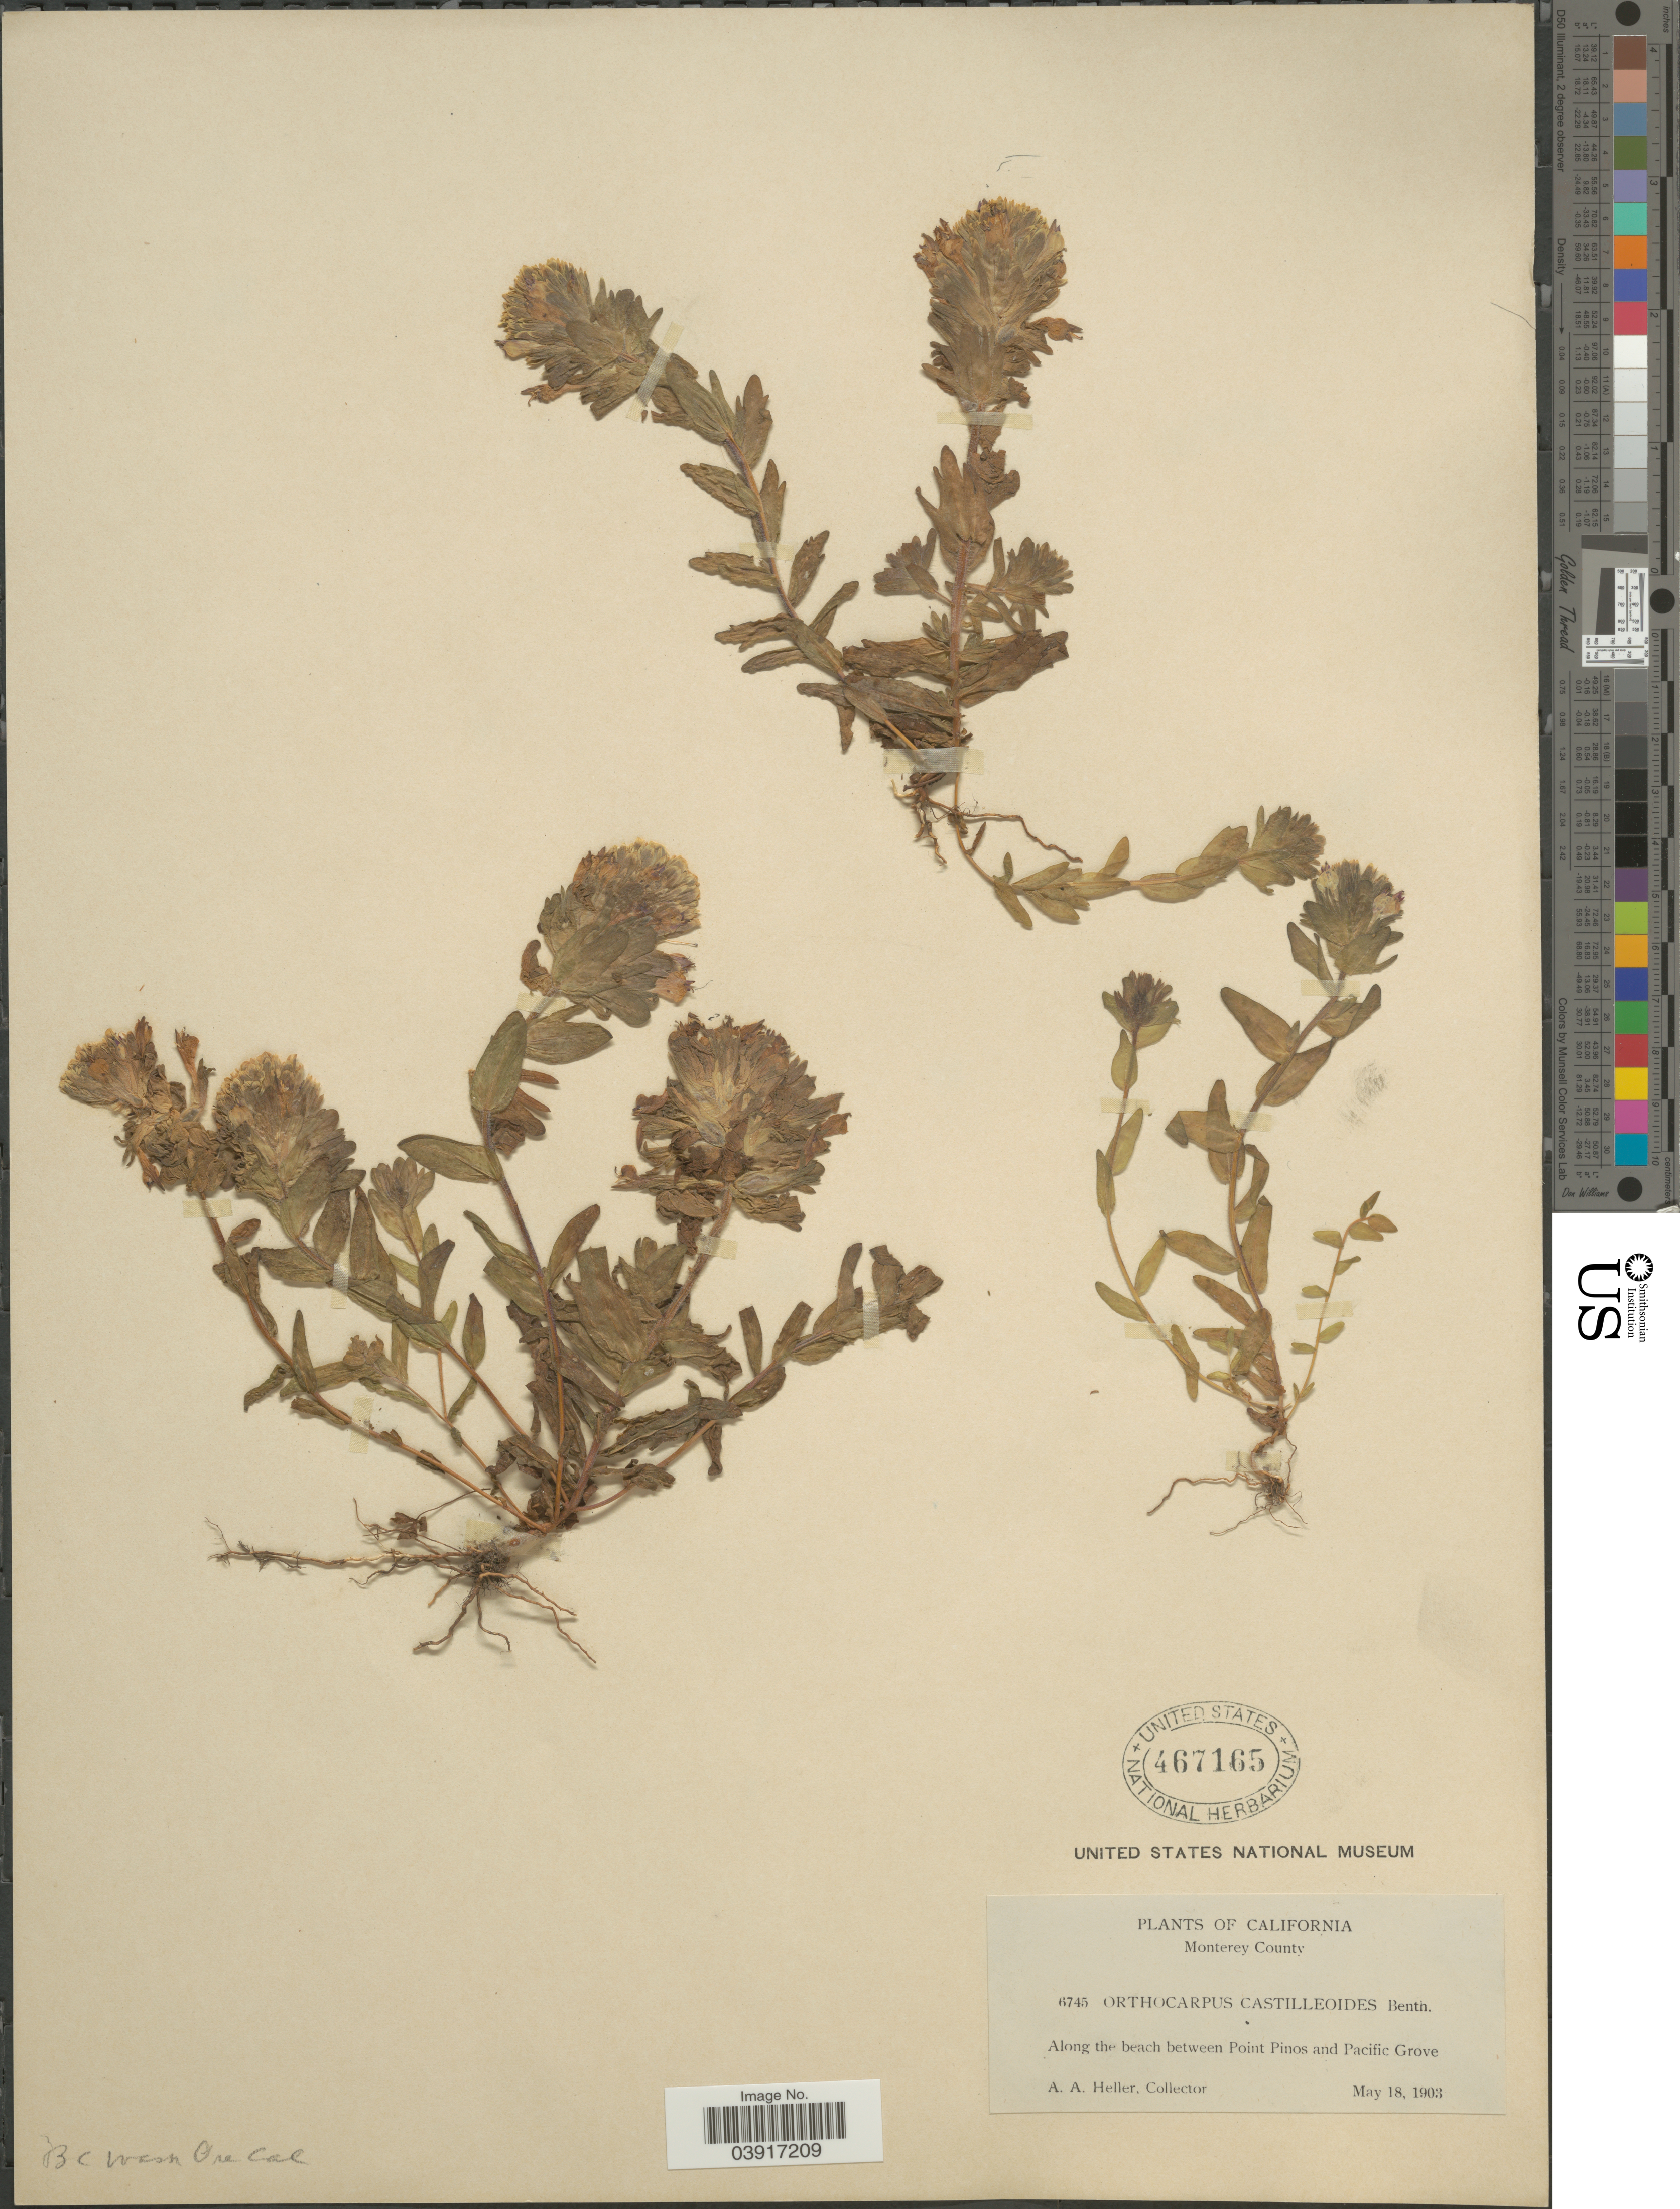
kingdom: Plantae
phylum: Tracheophyta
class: Magnoliopsida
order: Lamiales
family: Orobanchaceae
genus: Orthocarpus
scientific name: Orthocarpus castillejoides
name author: Benth.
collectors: A. A. Heller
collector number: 6745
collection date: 1903-05-18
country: United States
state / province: California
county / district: Monterey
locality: Monterey County. Along the beach between Point Pinos and Pacific Grove.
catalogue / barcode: US 467165